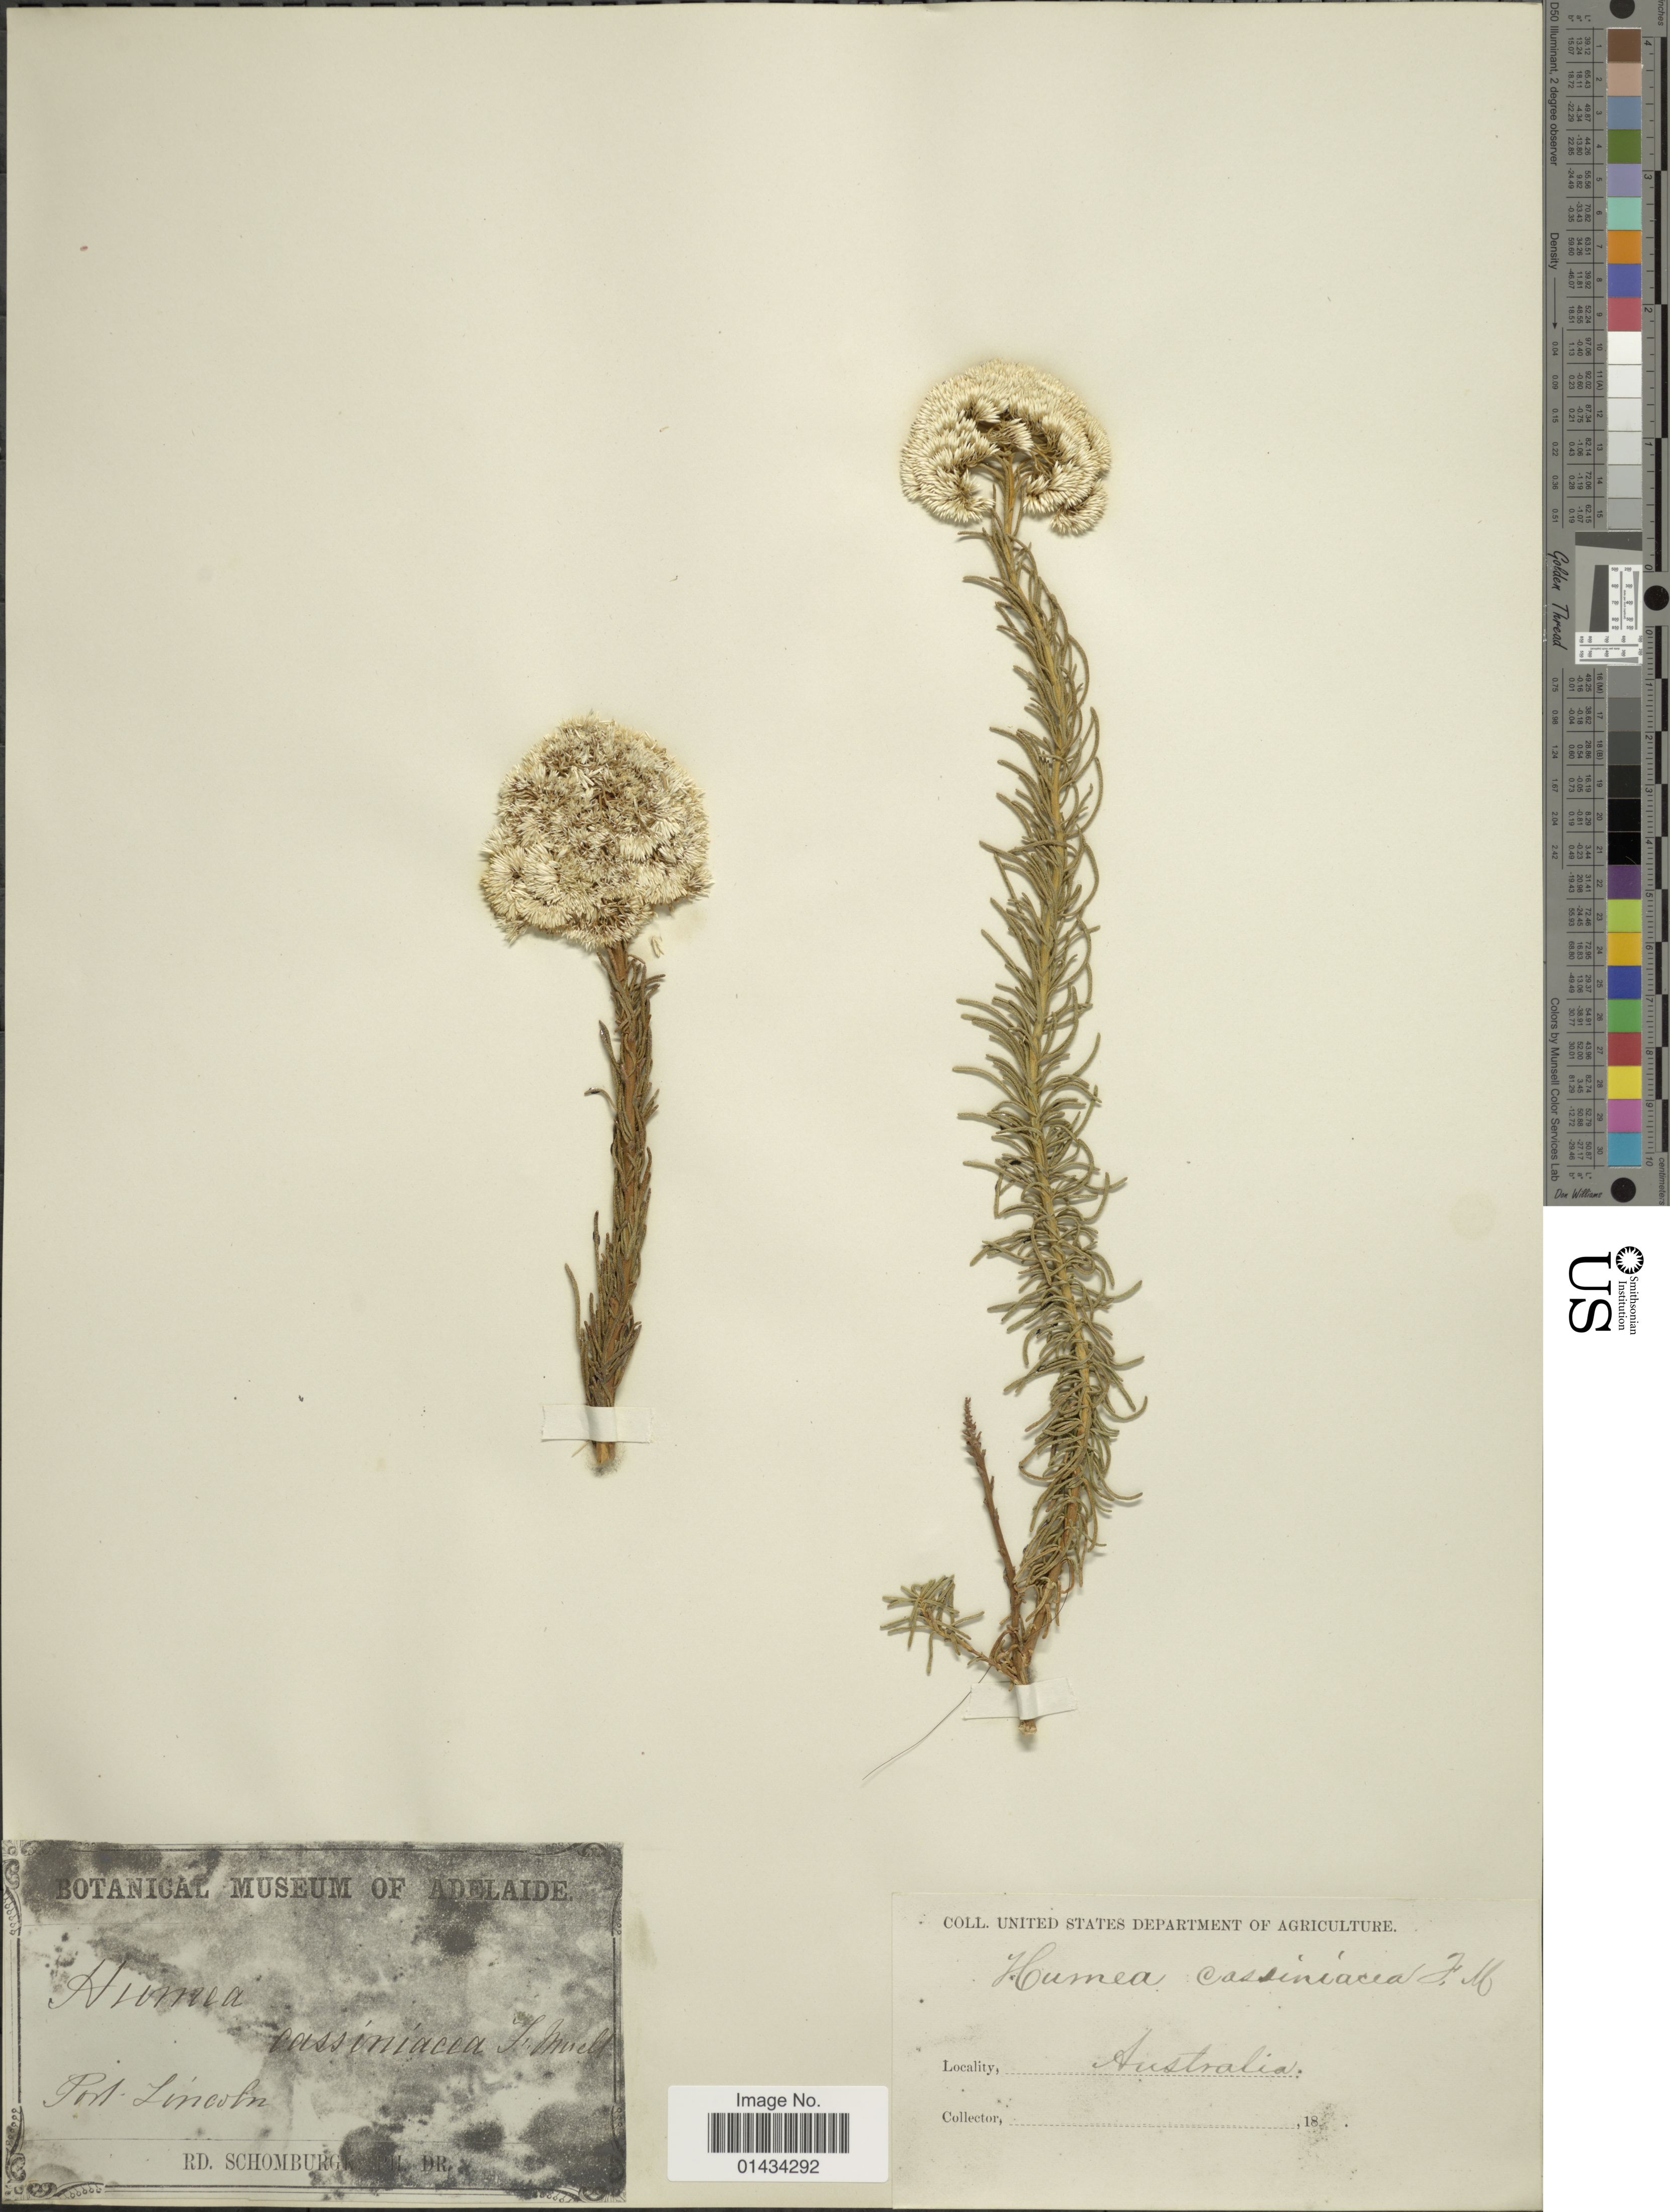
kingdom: Plantae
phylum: Tracheophyta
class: Magnoliopsida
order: Asterales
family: Asteraceae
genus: Humea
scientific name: Humea cassiniacea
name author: F. Muell.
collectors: M. R. Schomburgk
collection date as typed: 18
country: Australia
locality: Port Lincoln